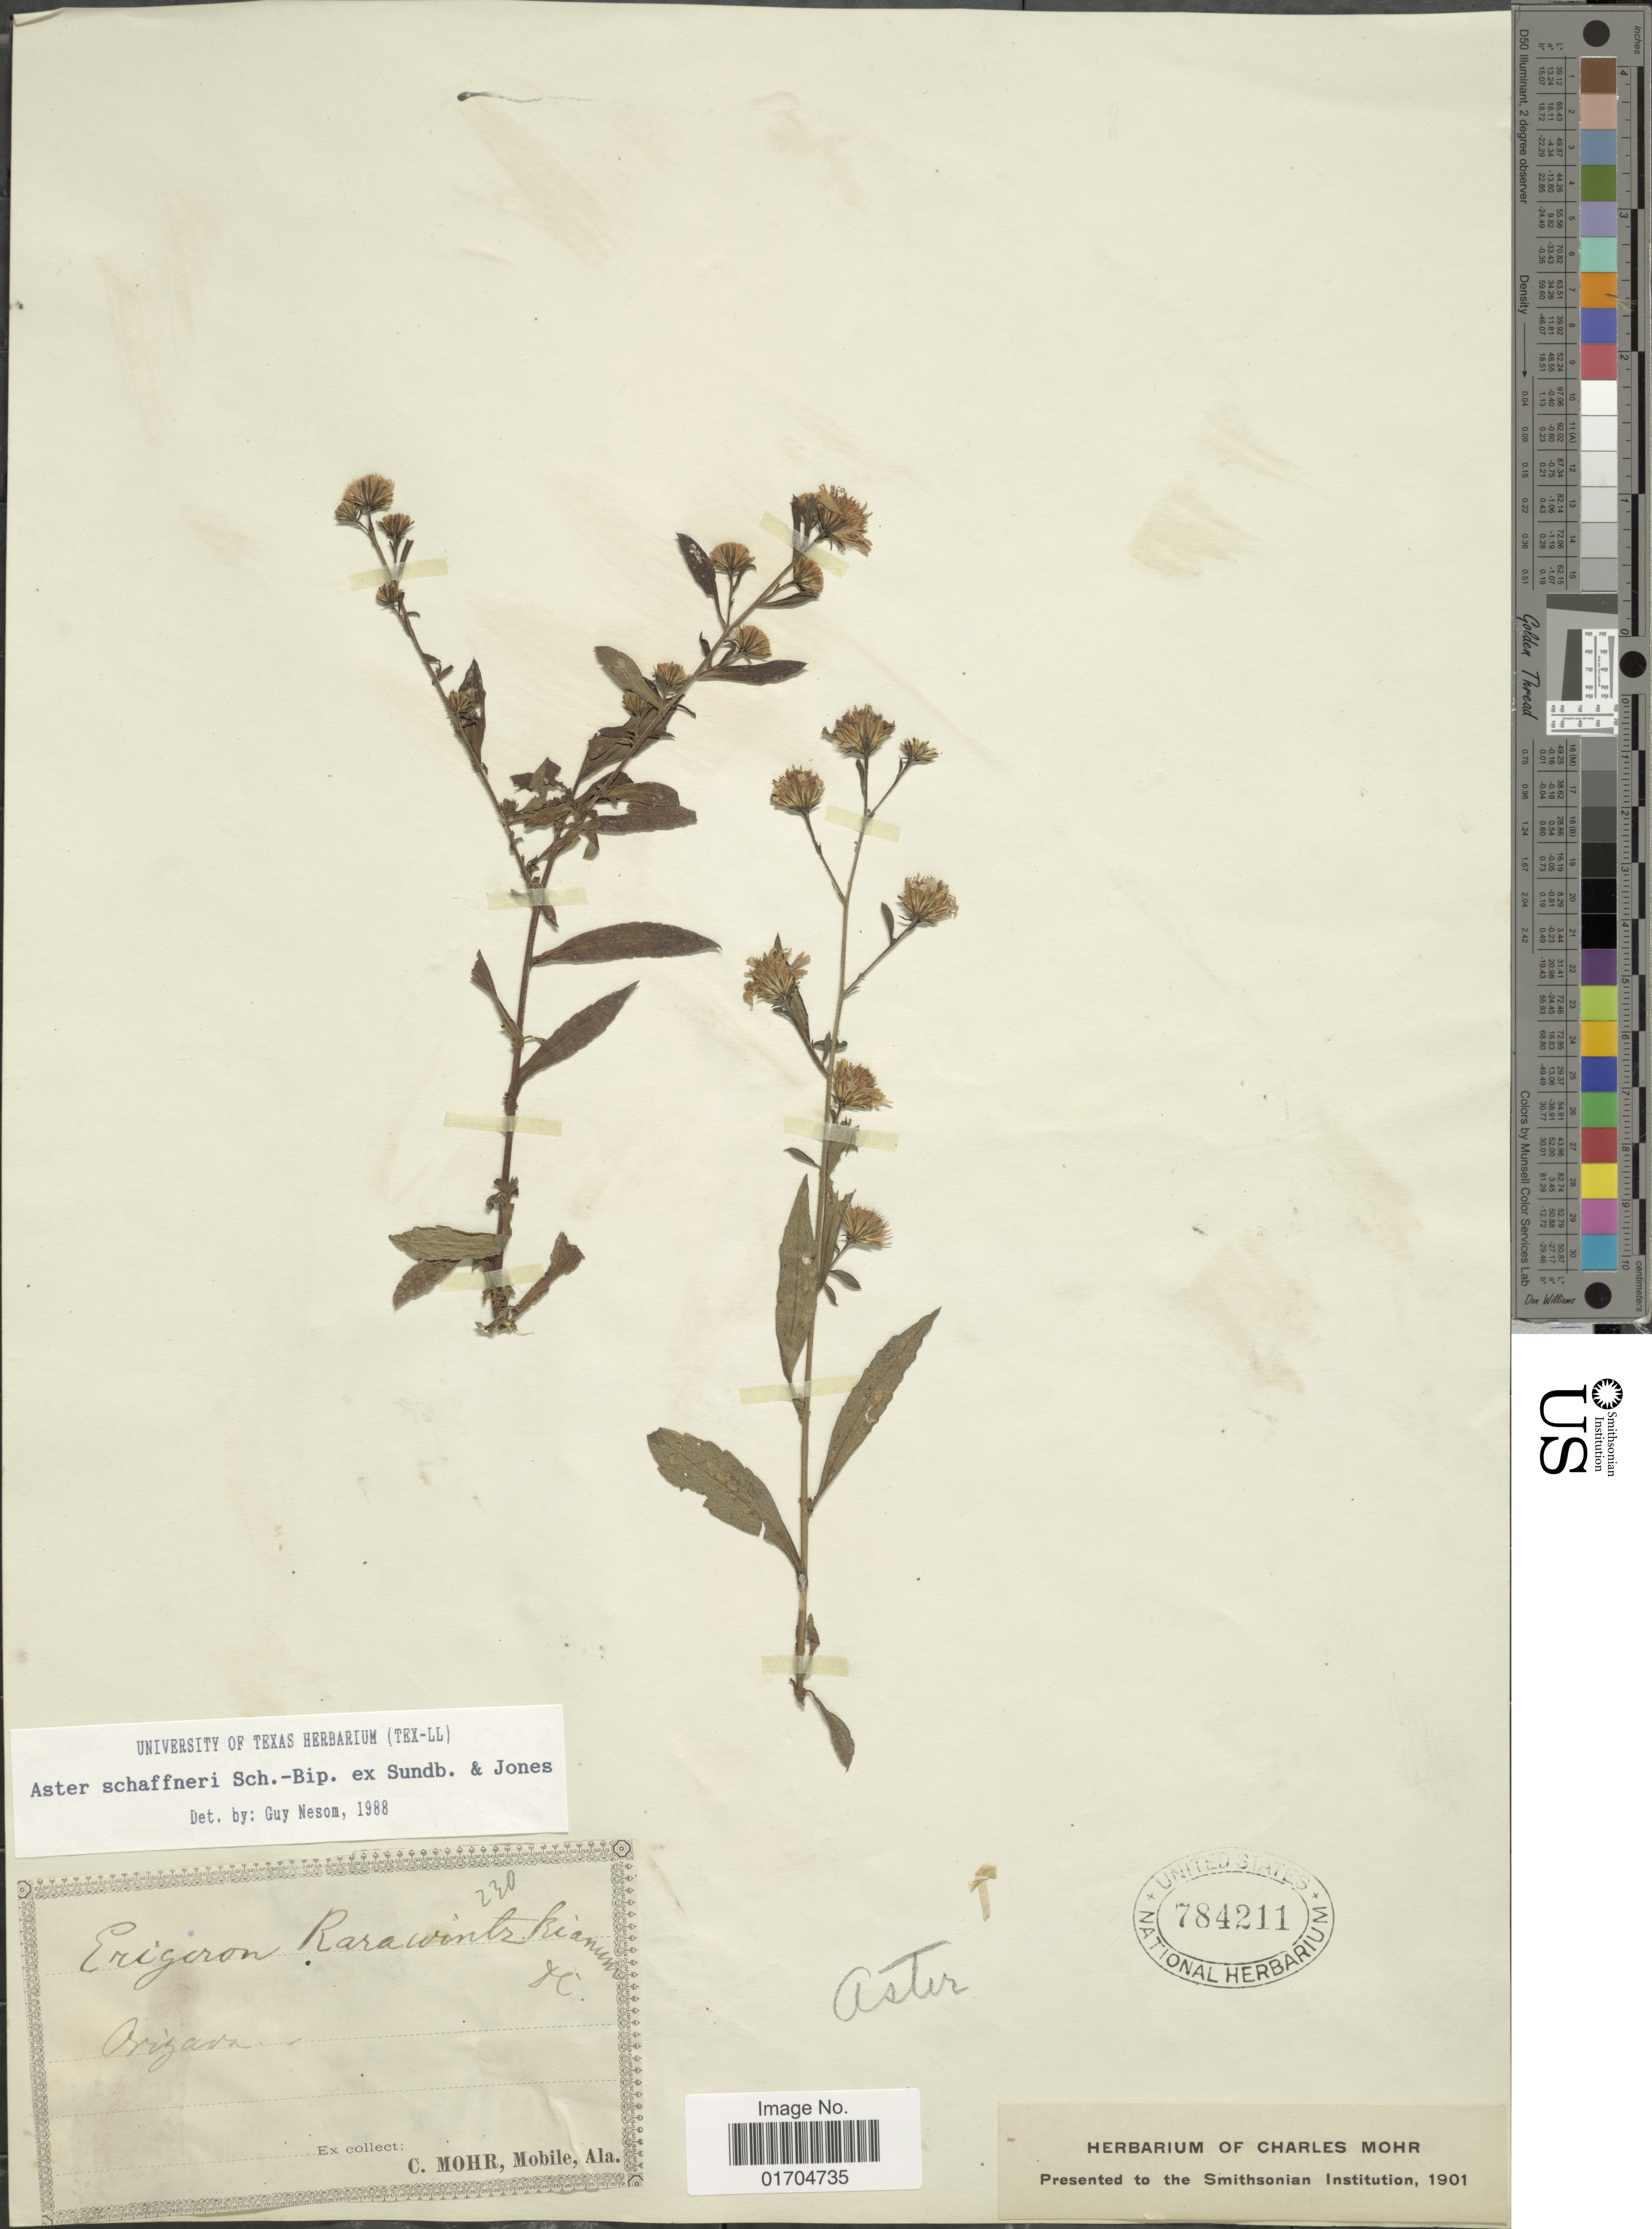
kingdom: Plantae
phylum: Tracheophyta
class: Magnoliopsida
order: Asterales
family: Asteraceae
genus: Symphyotrichum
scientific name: Symphyotrichum schaffneri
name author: (S.D. Sundb. & A.G. Jones) G.L. Nesom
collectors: Mohr, C. T. (herbarium)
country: United States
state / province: Alabama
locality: Orizaba. Mobile, Ala.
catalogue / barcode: US 784211